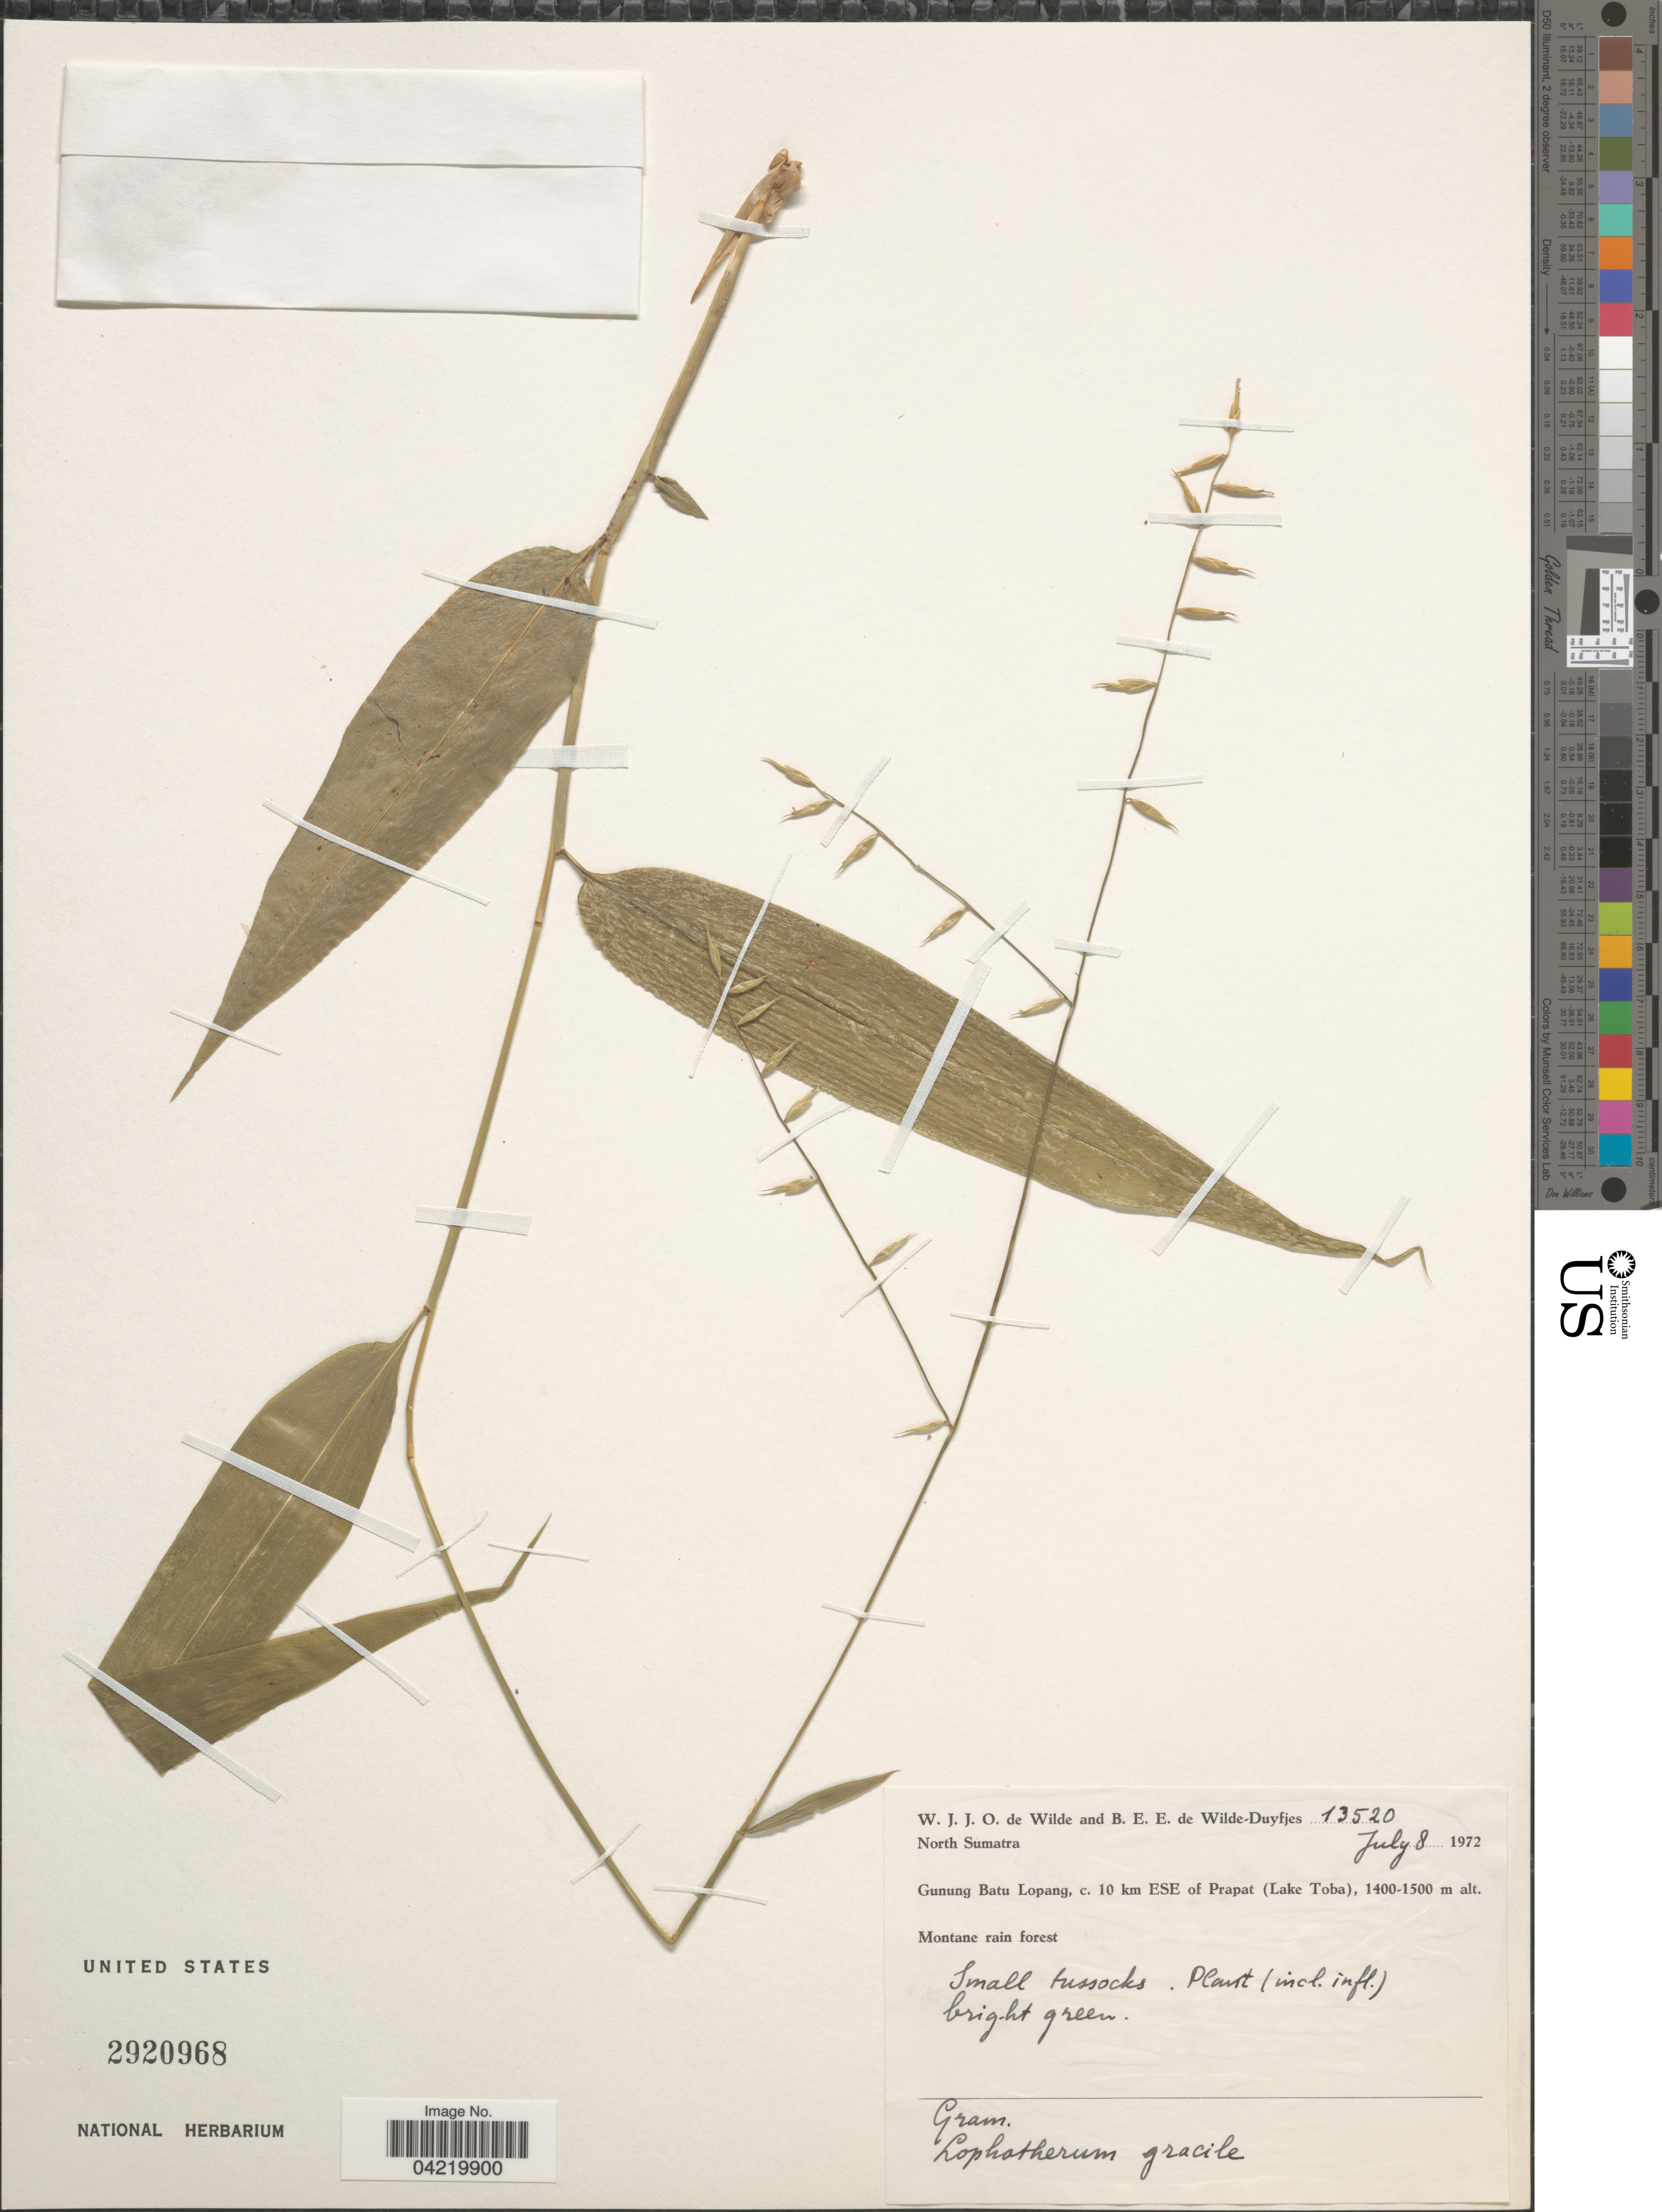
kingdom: Plantae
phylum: Tracheophyta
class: Liliopsida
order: Poales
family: Poaceae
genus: Lophatherum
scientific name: Lophatherum gracile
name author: Brongn.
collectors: W. J. de Wilde & B. E. de Wilde-Duyfjes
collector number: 13520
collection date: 1972-07-08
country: Indonesia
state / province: Sumatra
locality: North Sumatra. Gunung Batu Lopang, c. 10 km ESE of Prapat (Lake Toba). Montane rain forest.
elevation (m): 1400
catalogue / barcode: US 2920968